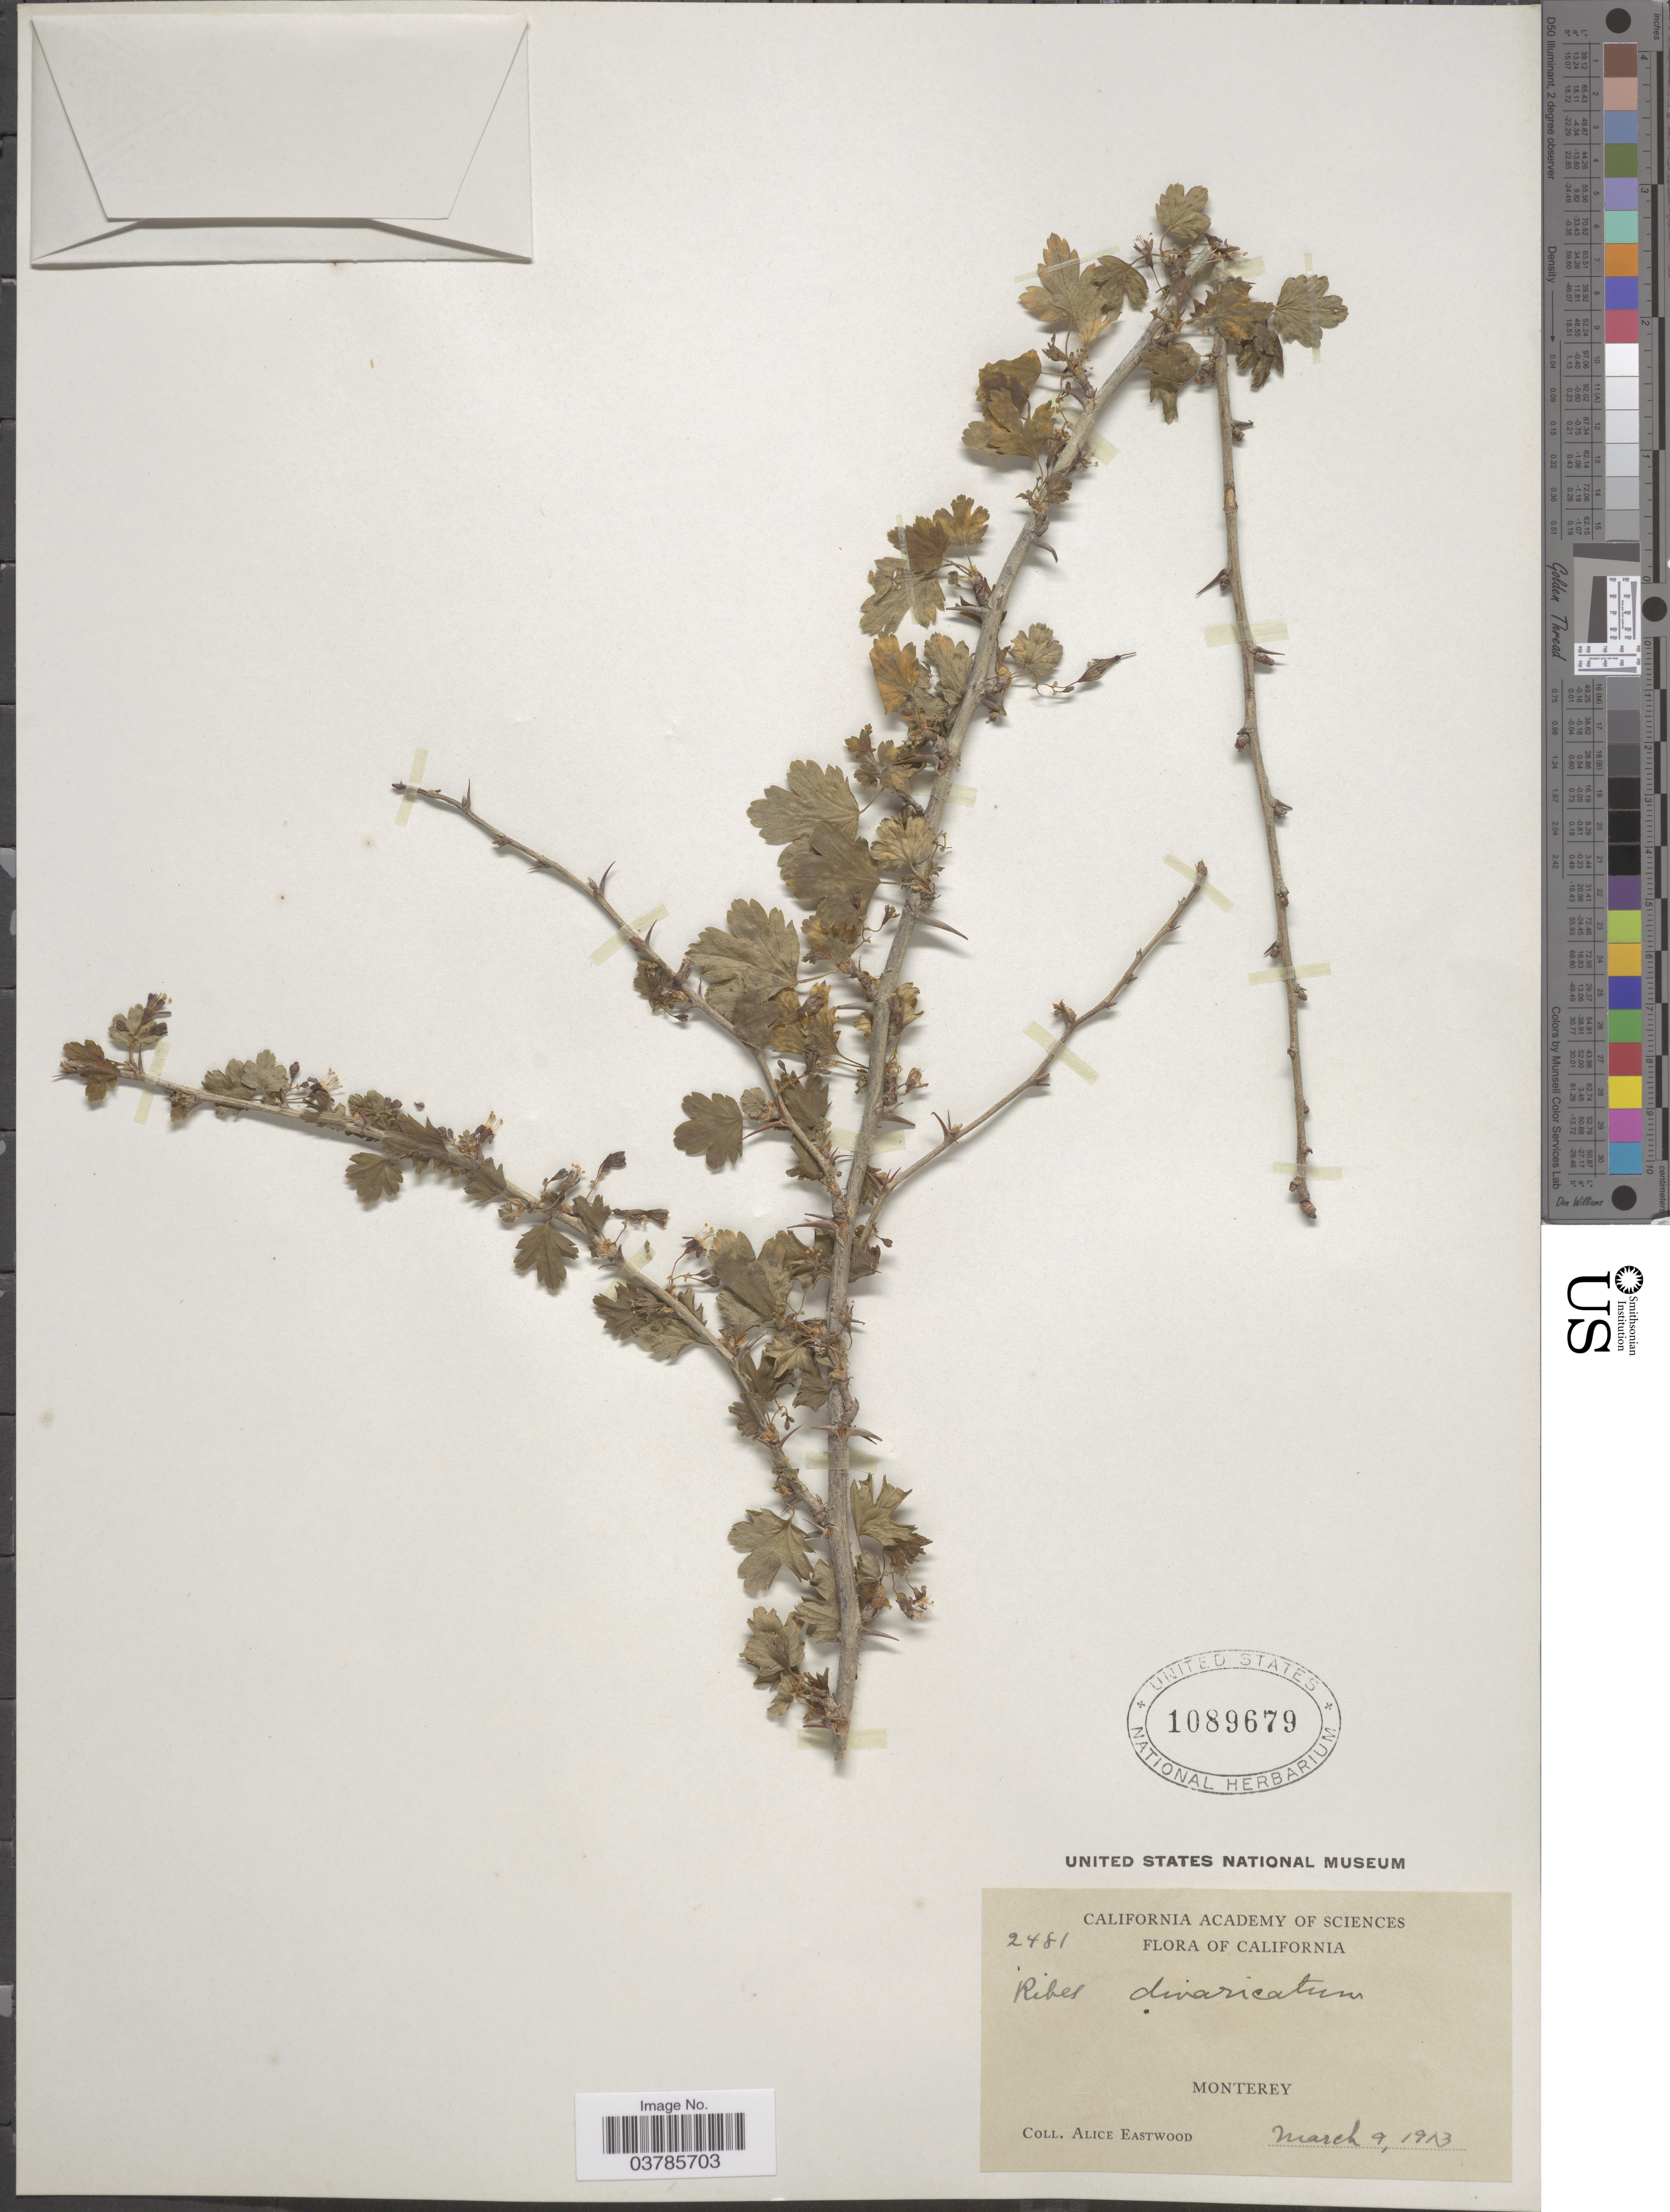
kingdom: Plantae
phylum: Tracheophyta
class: Magnoliopsida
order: Saxifragales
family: Grossulariaceae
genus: Ribes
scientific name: Ribes divaricatum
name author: Douglas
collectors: A. Eastwood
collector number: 2481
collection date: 1913-03-09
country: United States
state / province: California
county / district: Monterey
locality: Monterey.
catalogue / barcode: US 1089679